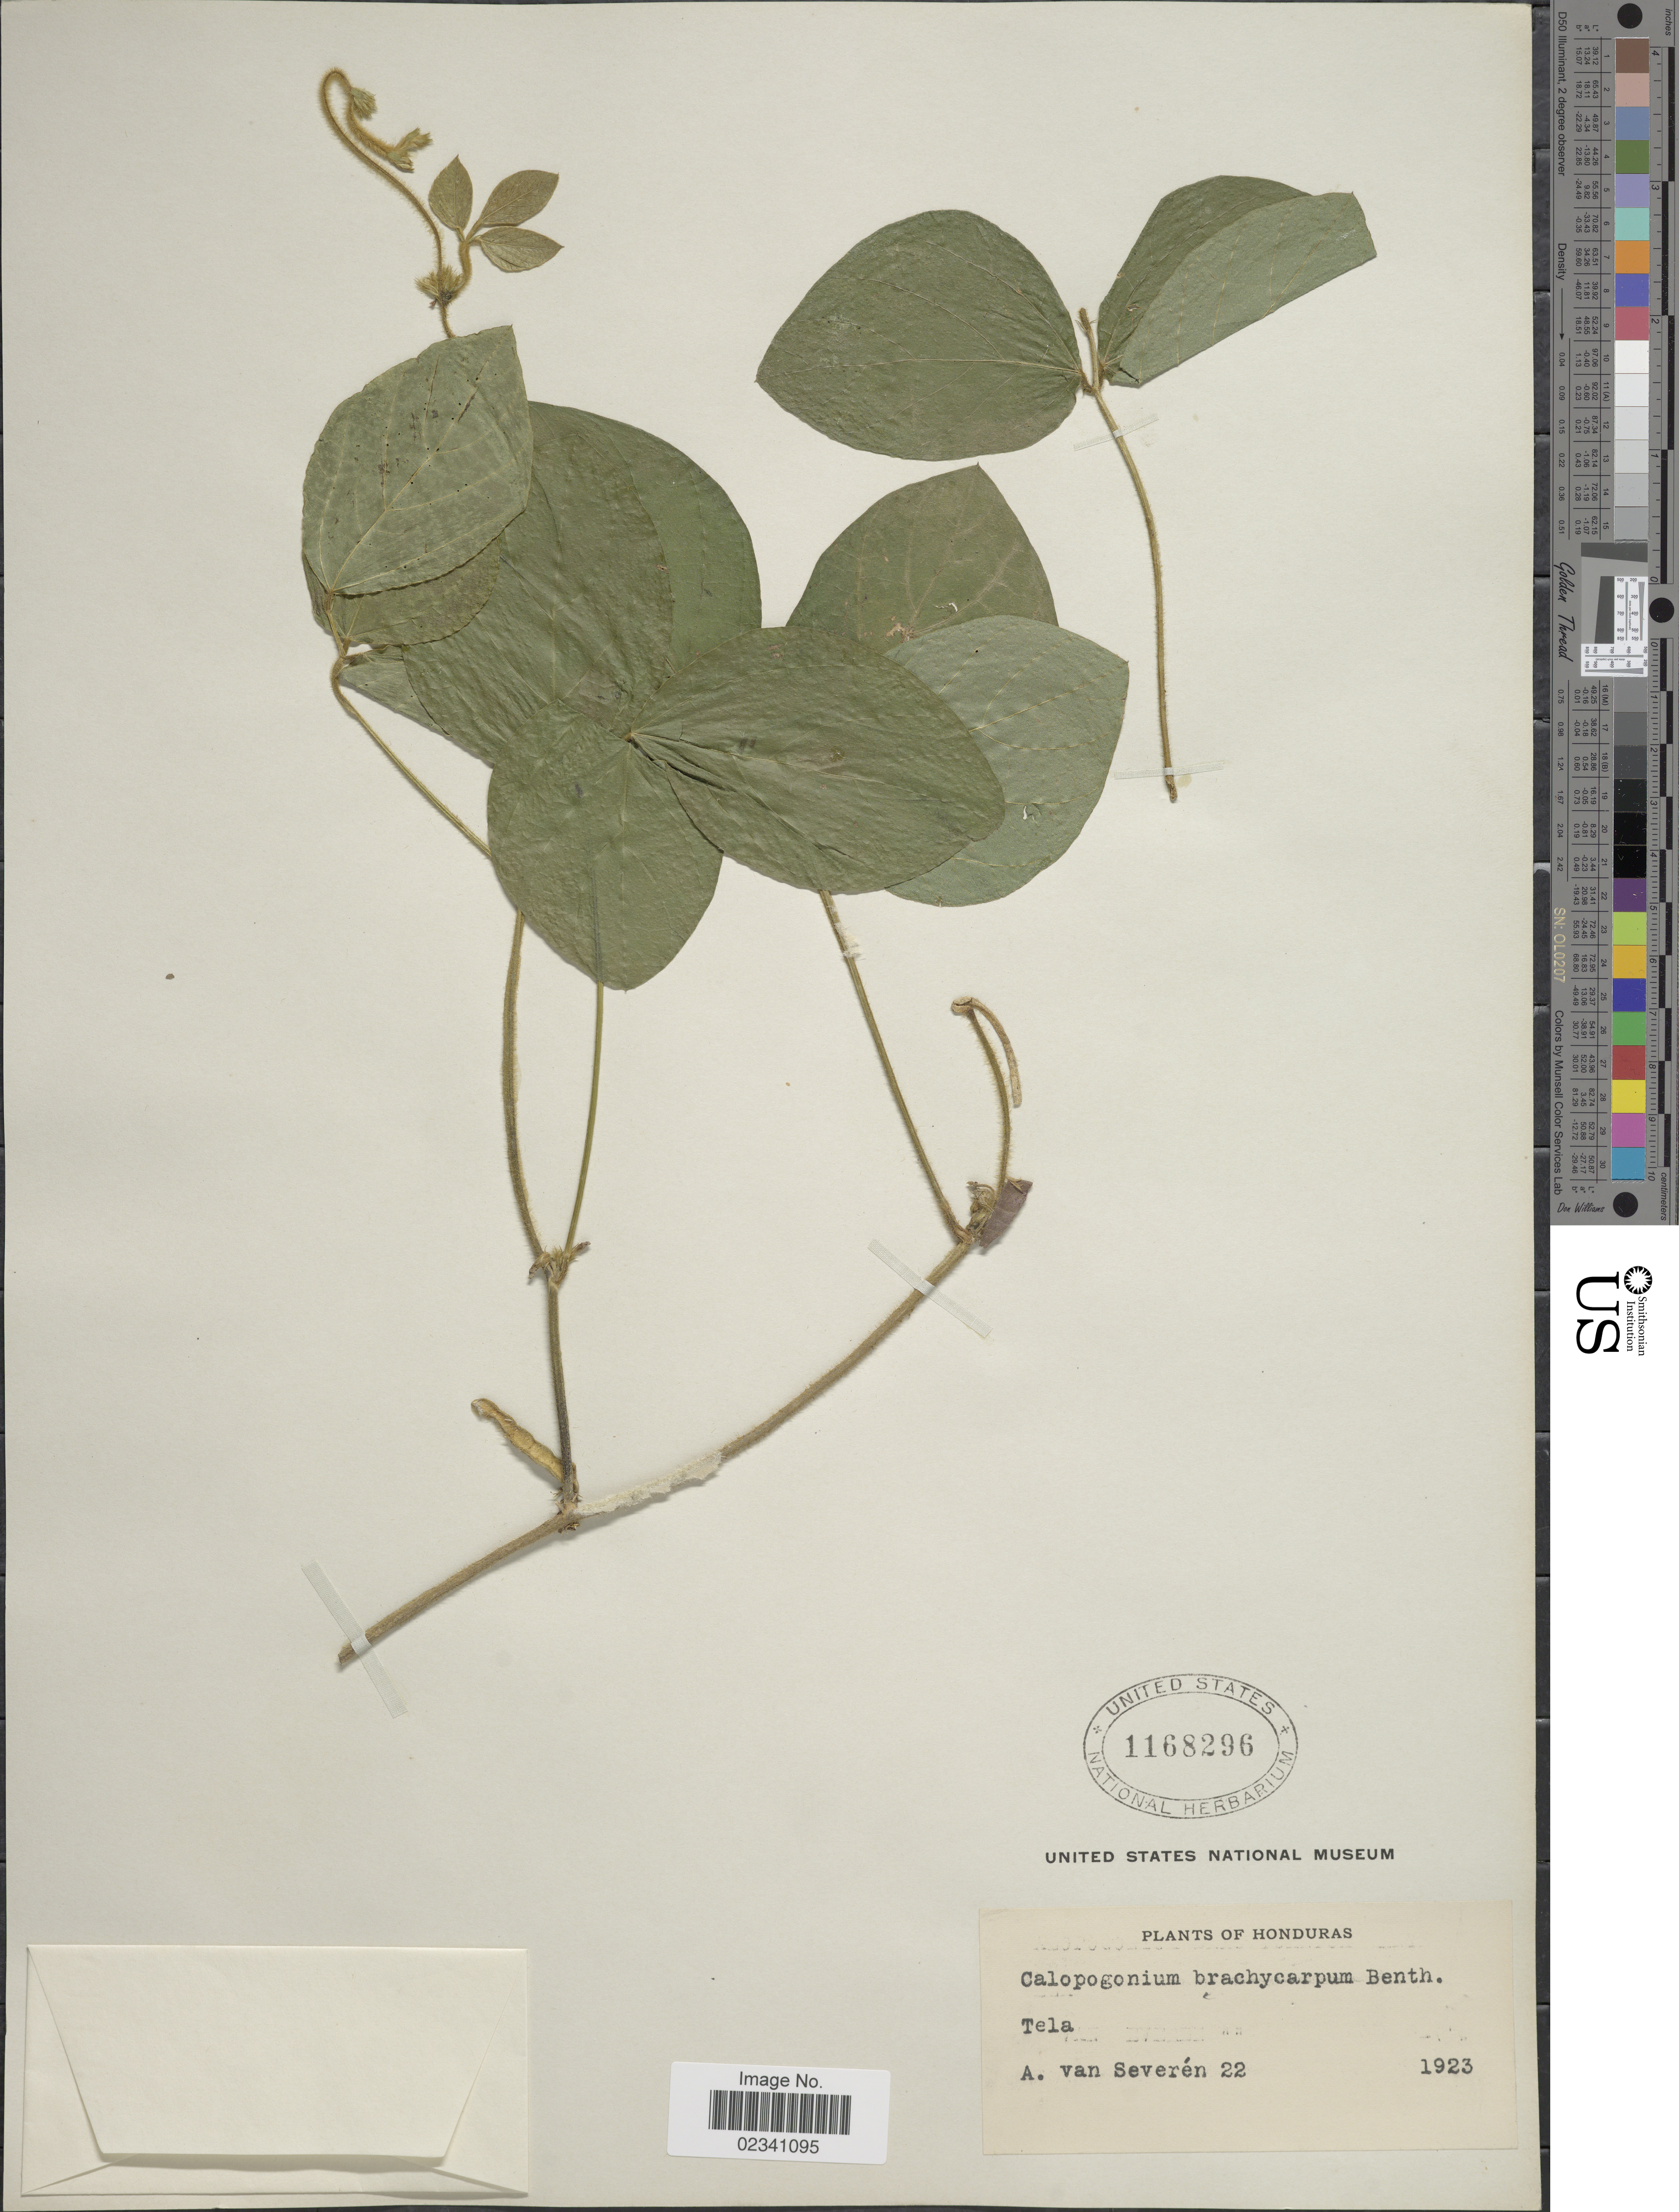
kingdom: Plantae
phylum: Tracheophyta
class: Magnoliopsida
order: Fabales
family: Fabaceae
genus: Calopogonium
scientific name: Calopogonium mucunoides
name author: Desv.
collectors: A. Van Severen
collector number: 22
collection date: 1923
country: Honduras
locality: Tela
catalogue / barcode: US 1168296